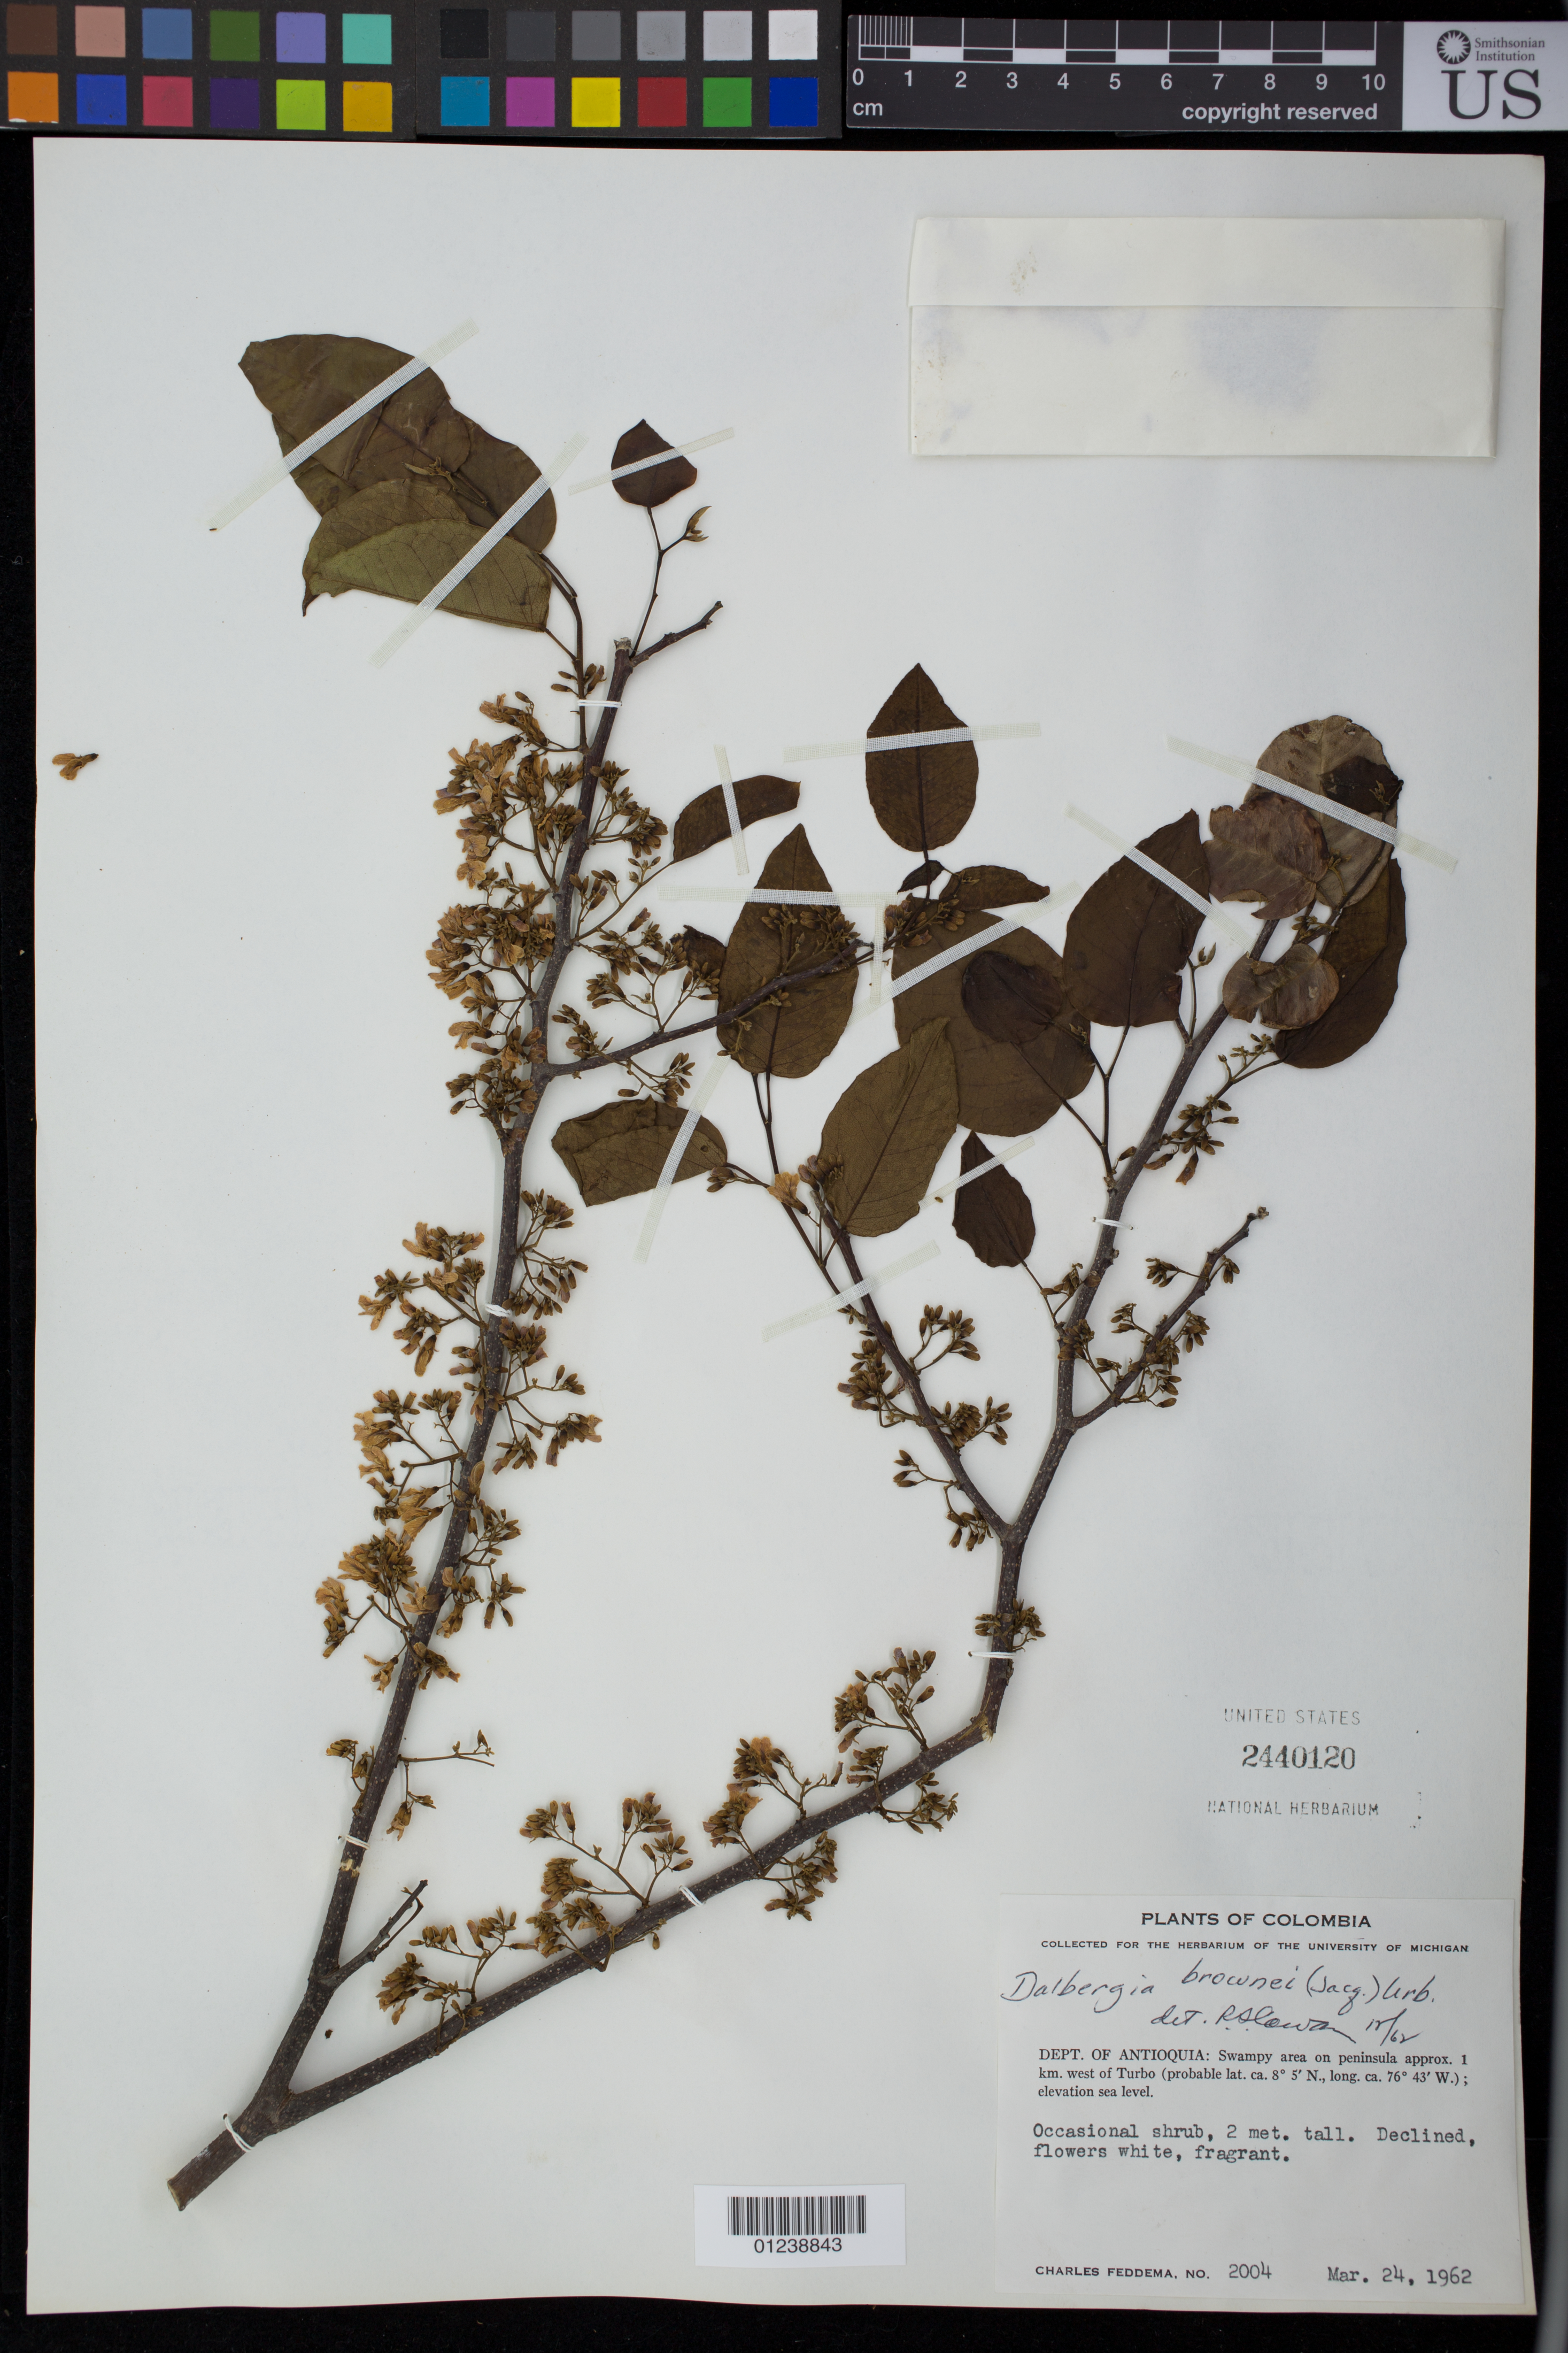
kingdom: Plantae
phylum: Tracheophyta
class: Magnoliopsida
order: Fabales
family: Fabaceae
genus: Dalbergia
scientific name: Dalbergia brownei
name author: (Jacq.) Schinz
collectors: C. Feddema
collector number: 2004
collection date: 1962-03-24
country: Colombia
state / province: Antioquia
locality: Swampy area on peninsula approx. 1 km. west of Turbo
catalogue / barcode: US 2440120